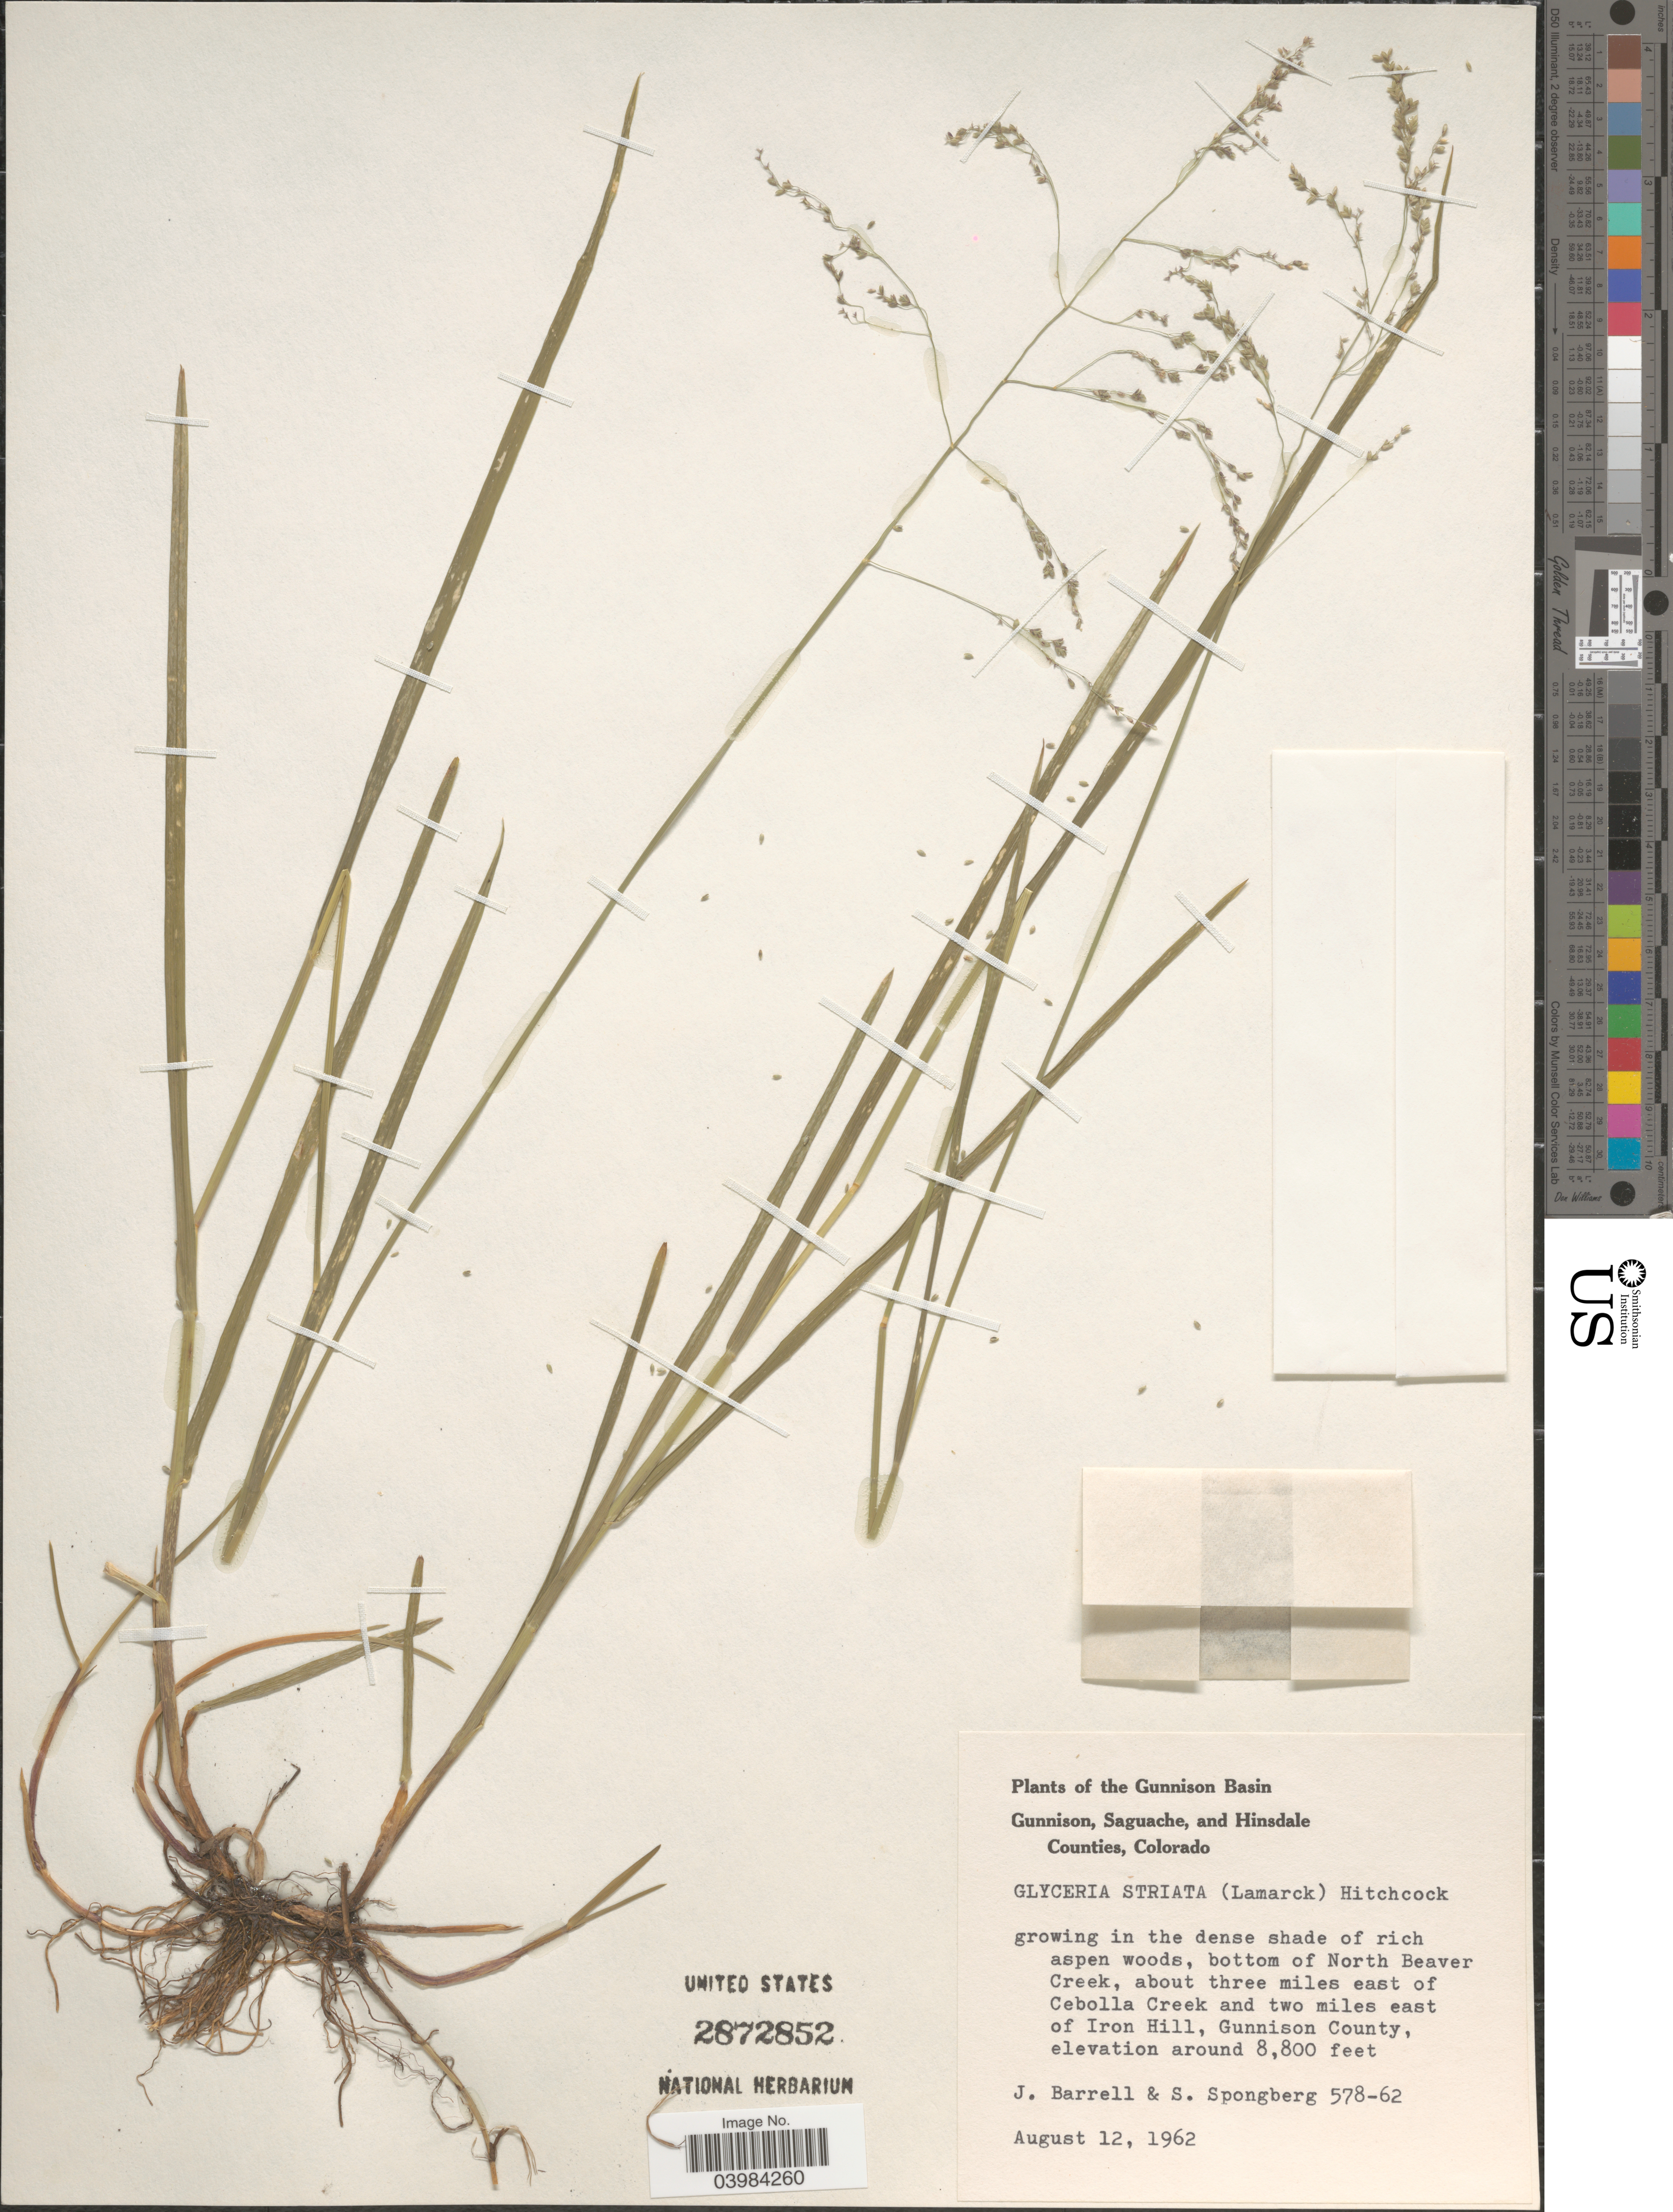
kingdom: Plantae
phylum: Tracheophyta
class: Liliopsida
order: Poales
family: Poaceae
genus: Glyceria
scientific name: Glyceria striata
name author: (Lam.) Hitchc.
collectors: J. Barrell & S. A.Spongberg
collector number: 578-62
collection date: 1962-08-12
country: United States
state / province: Colorado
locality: The Gunnison Basin. In the dense shade of rich aspen woods, bottom of North Beaver Creek, about three miles east of Cebolla Creek and two miles east of Iron Hill, Gunnison County.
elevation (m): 2682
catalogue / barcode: US 2872852